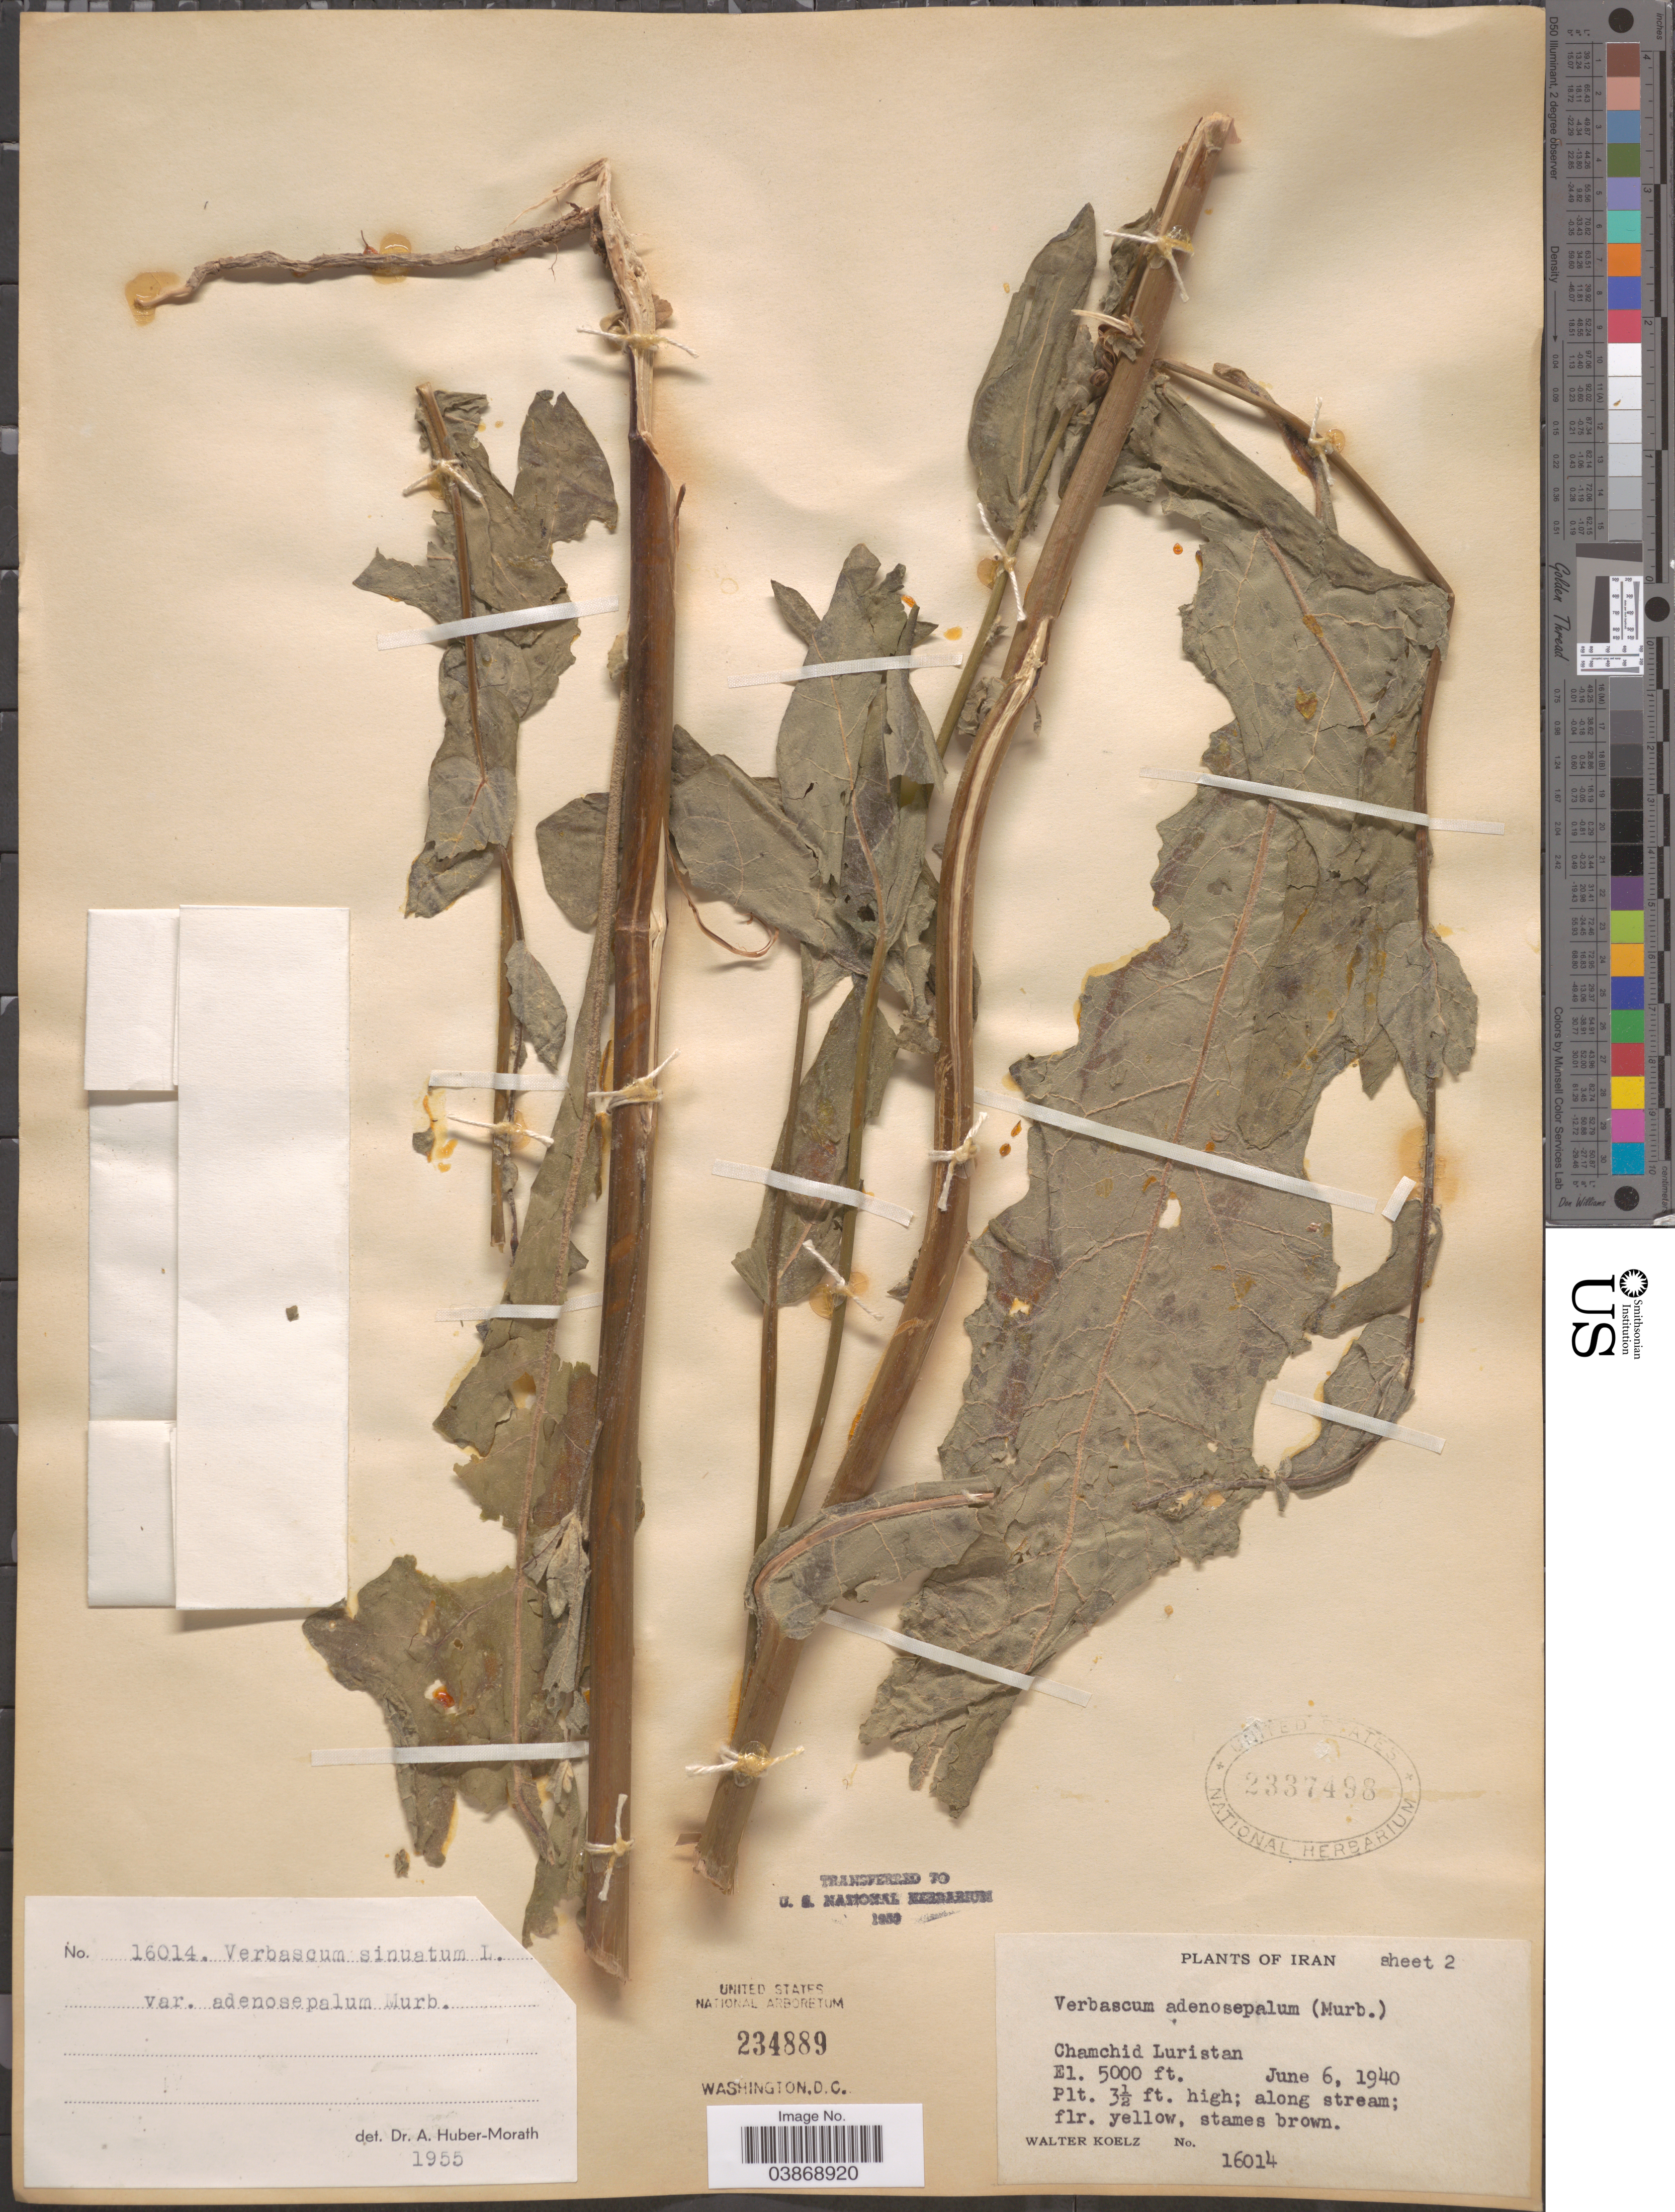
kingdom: Plantae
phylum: Tracheophyta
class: Magnoliopsida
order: Lamiales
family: Scrophulariaceae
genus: Verbascum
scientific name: Verbascum sinuatum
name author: L.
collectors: W. N. Koelz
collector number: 16014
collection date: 1940-06-06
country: Iran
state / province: Lorestan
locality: Chamchid Luristan.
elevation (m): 1524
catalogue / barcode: US 2337498